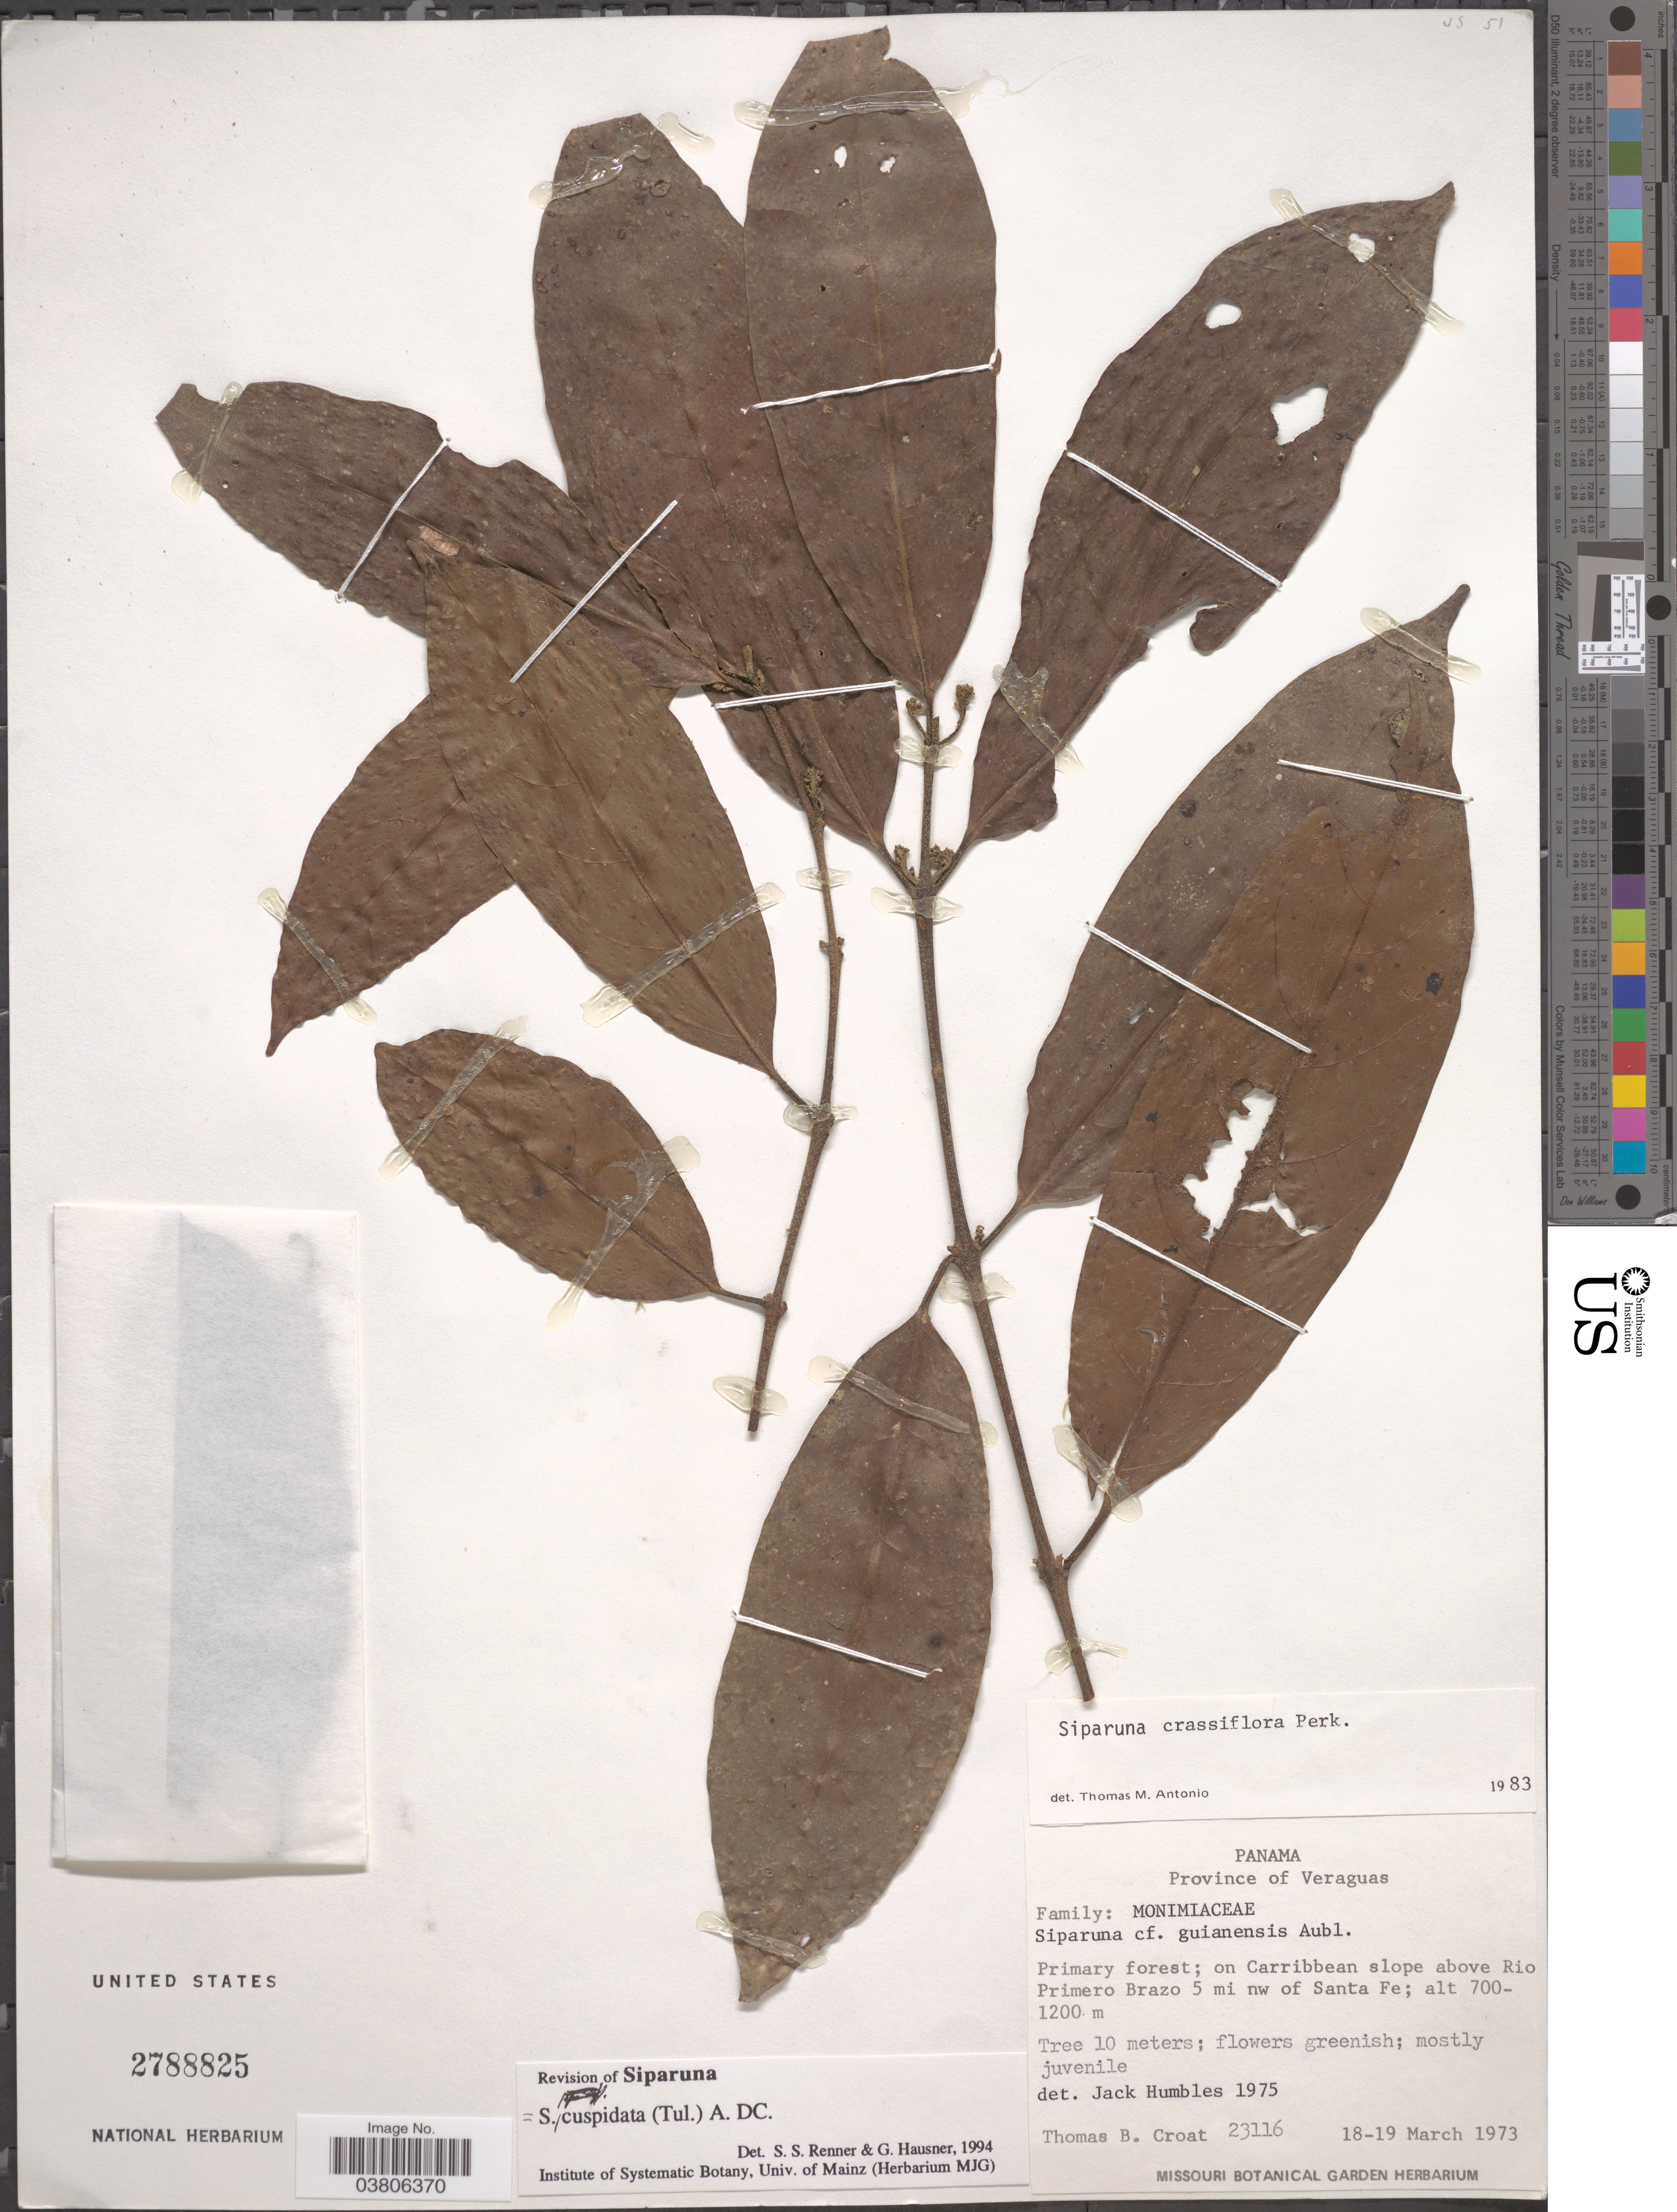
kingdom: Plantae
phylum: Tracheophyta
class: Magnoliopsida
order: Laurales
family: Siparunaceae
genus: Siparuna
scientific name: Siparuna cuspidata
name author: (Tul.) A. DC.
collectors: T. B. Croat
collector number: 23116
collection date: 1973-03-18/1973-03-19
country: Panama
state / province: Veraguas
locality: On Caribbean slope above Rio Primero Brazo 5 mi nw of Santa Fe.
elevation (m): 700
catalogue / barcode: US 2788825